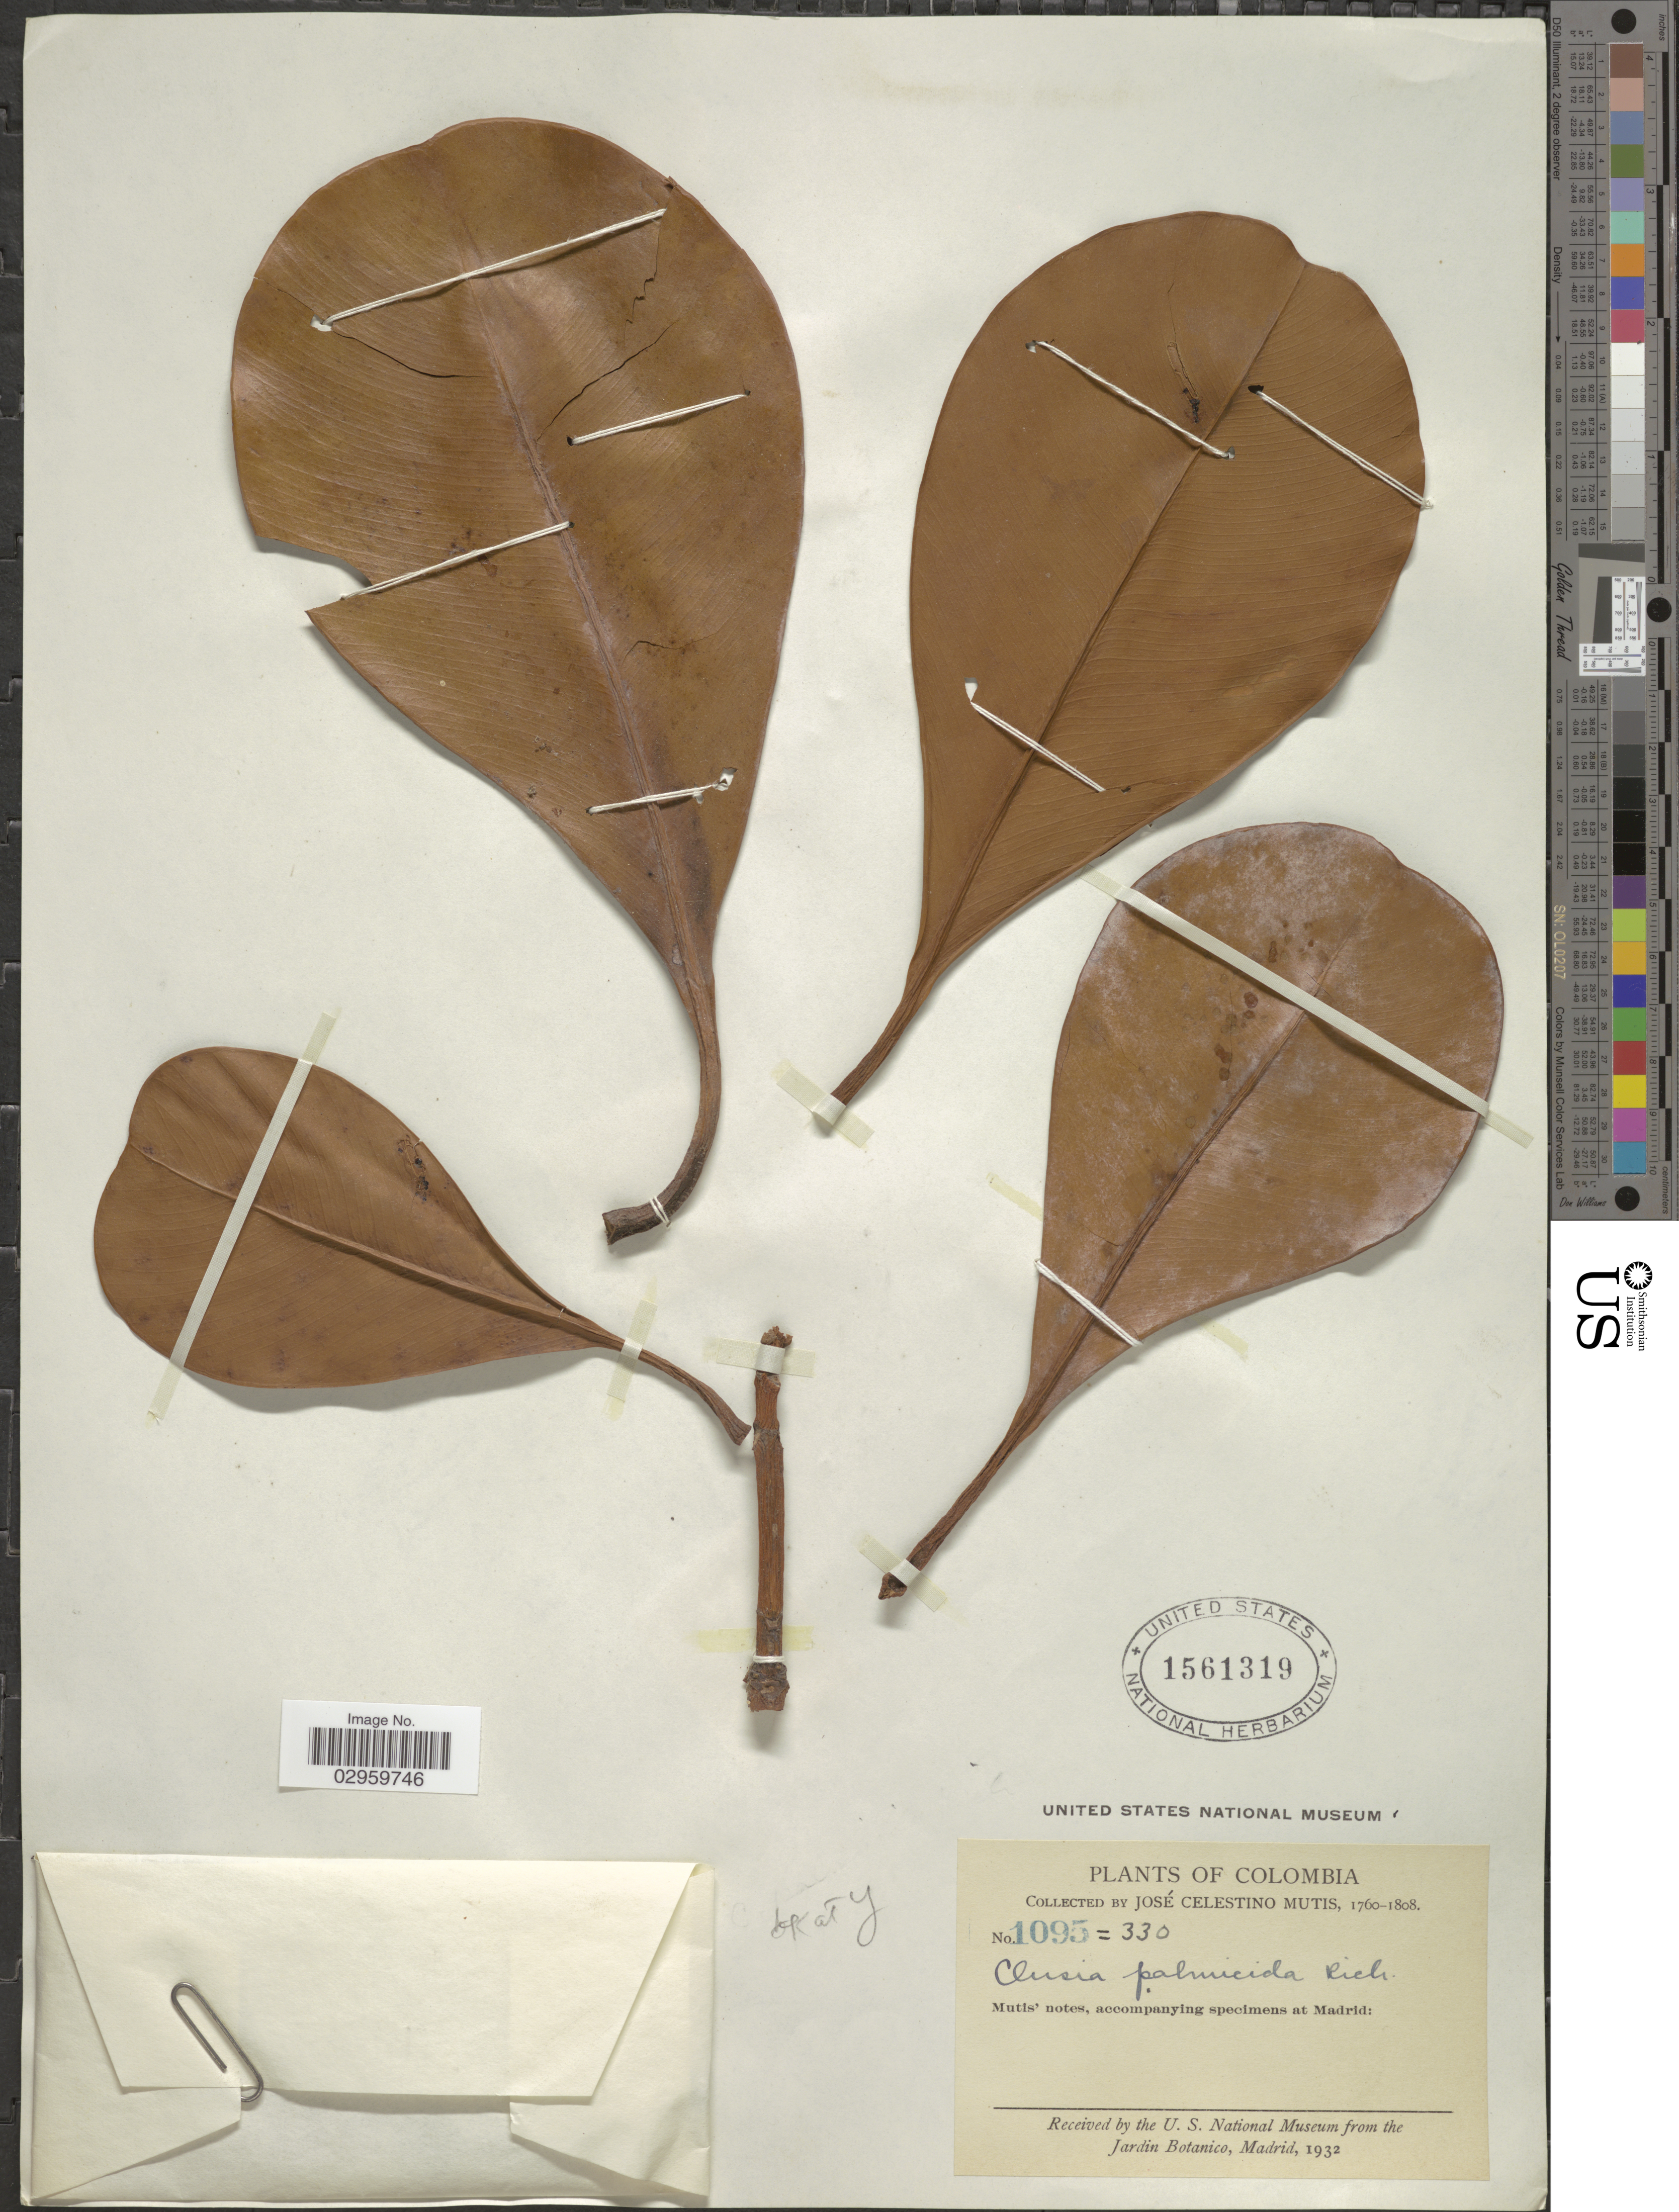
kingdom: Plantae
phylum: Tracheophyta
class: Magnoliopsida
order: Malpighiales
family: Clusiaceae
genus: Clusia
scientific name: Clusia palmicida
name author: Rich.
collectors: J. C. B. Mutis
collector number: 1095/330?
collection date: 1760/1808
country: Colombia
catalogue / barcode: US 1561319